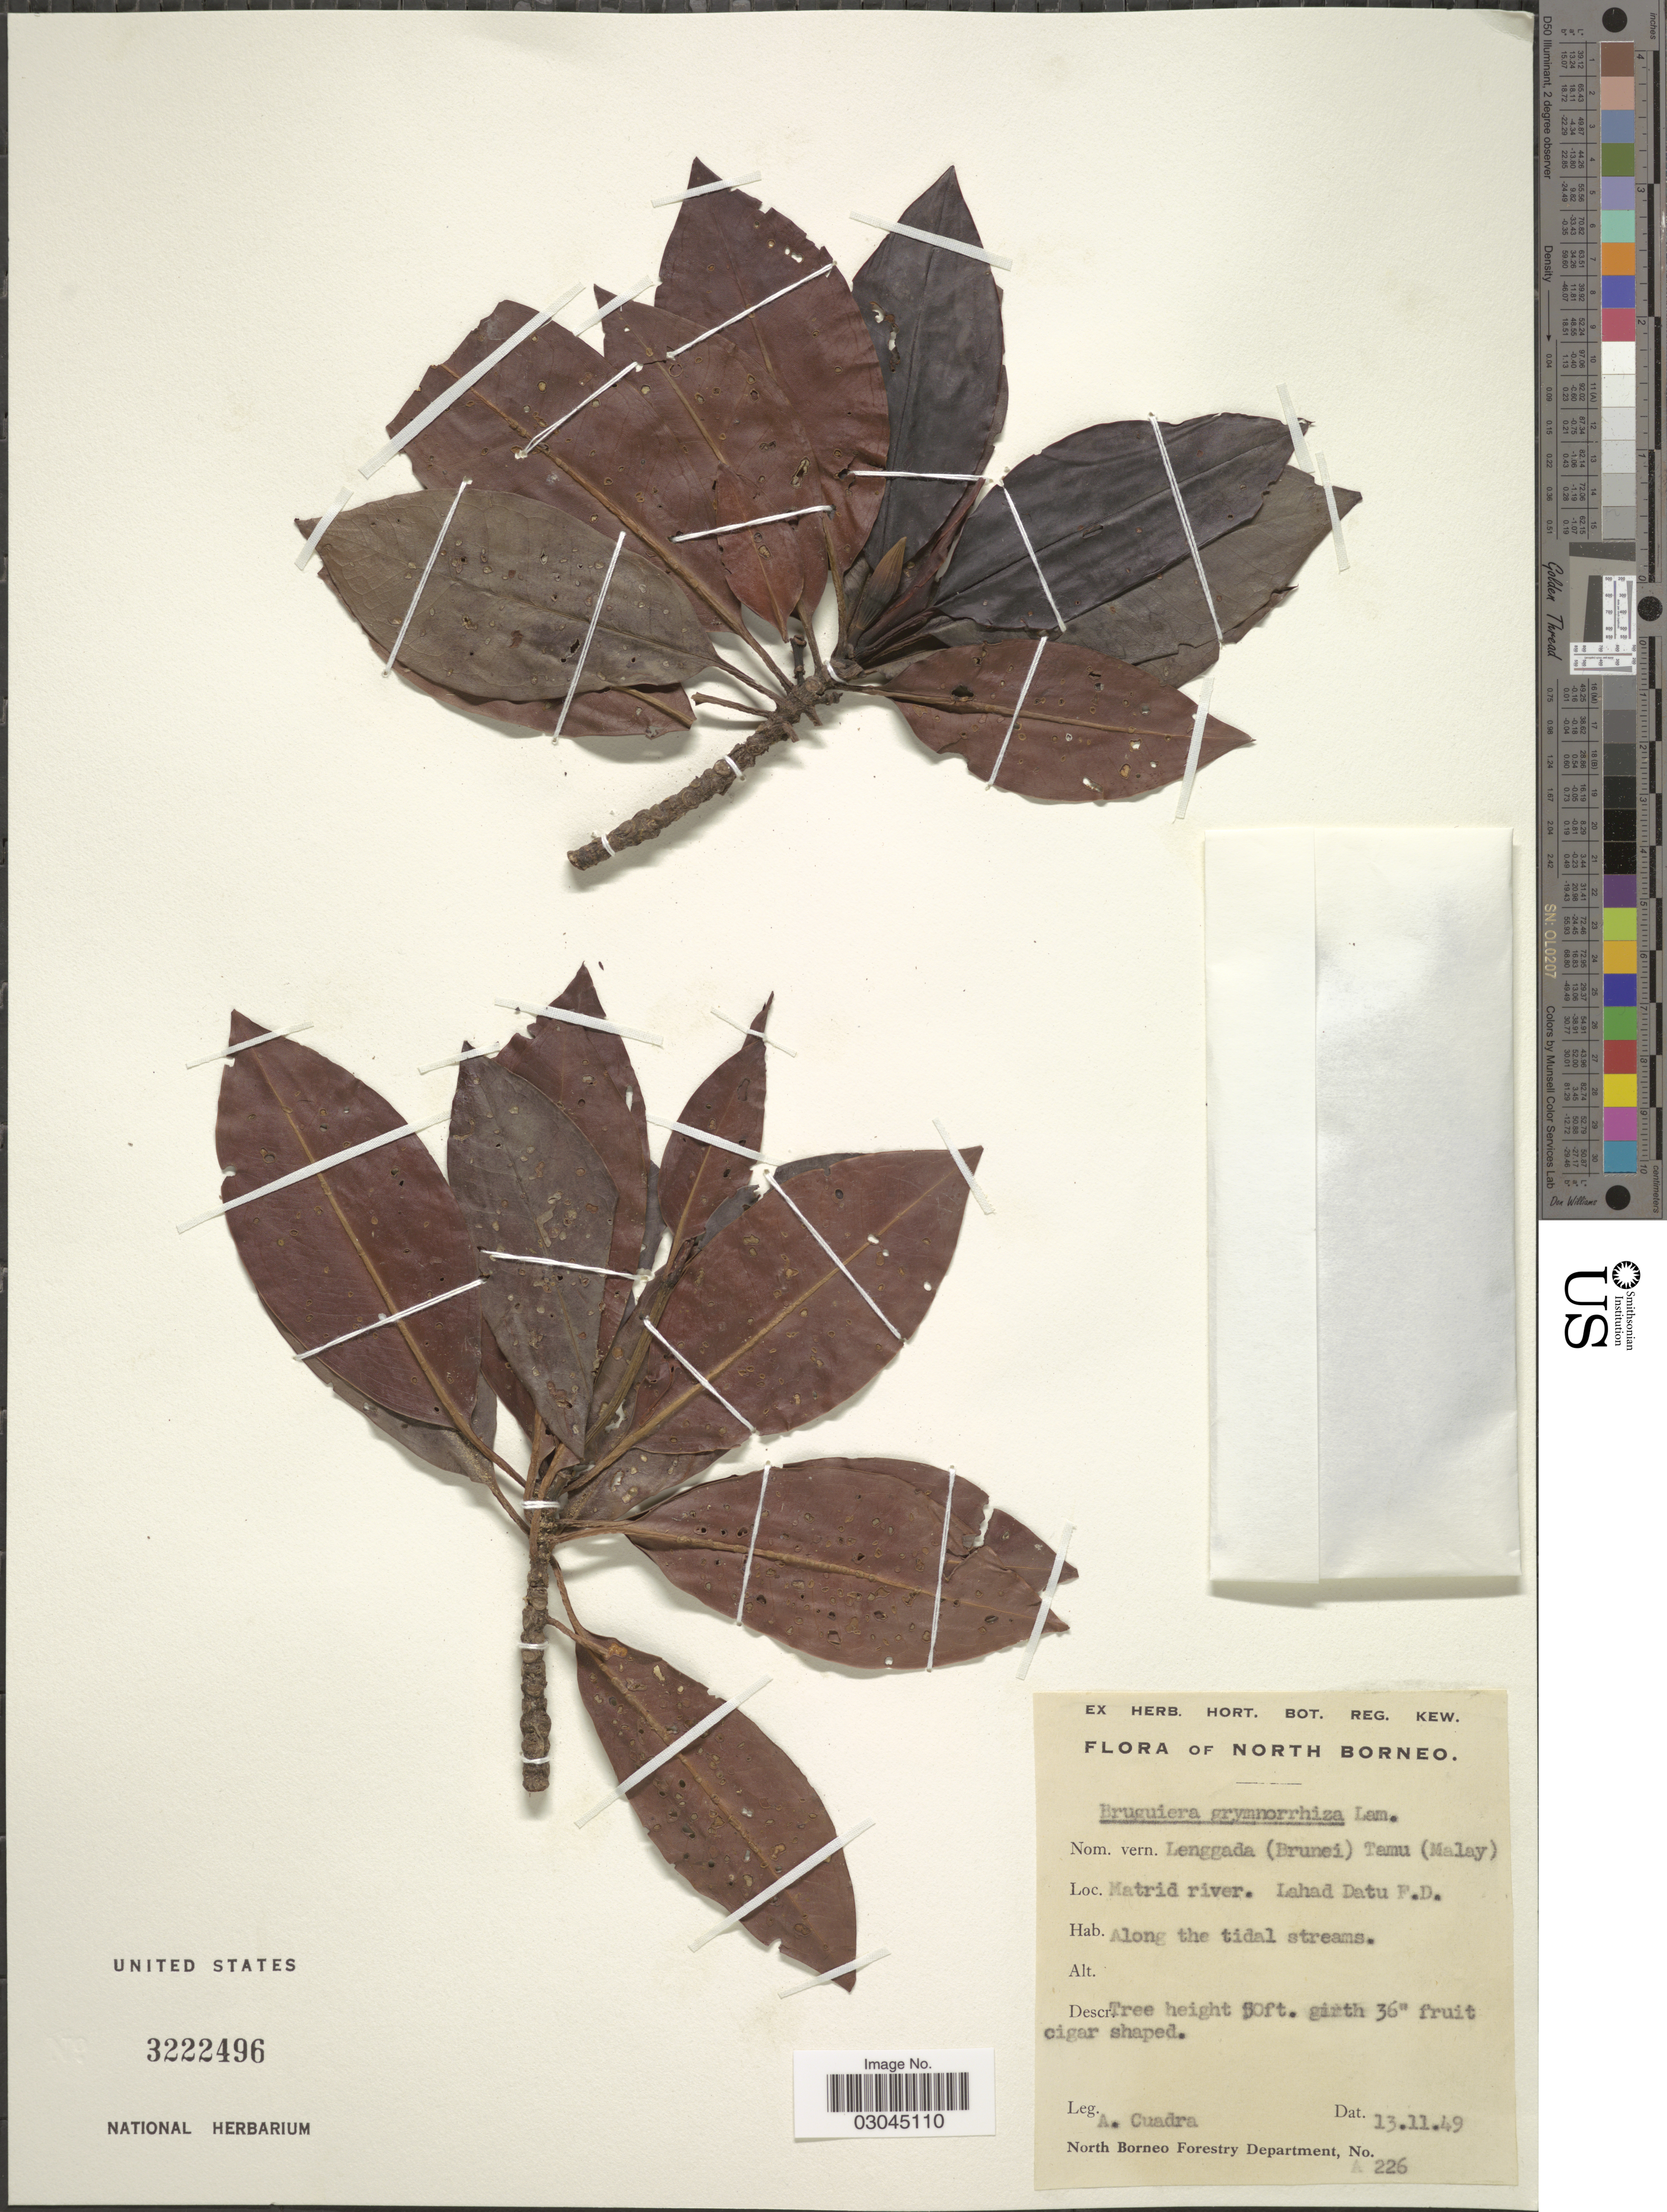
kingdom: Plantae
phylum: Tracheophyta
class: Magnoliopsida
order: Malpighiales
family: Rhizophoraceae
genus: Bruguiera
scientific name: Bruguiera gymnorhiza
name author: (L.) Savigny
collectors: A. Cuadra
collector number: A226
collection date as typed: Transcribed d/m/y: 13/11/49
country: Malaysia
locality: North Borneo. Matrid river. Lahad Datu F.D.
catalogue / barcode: US 3222496